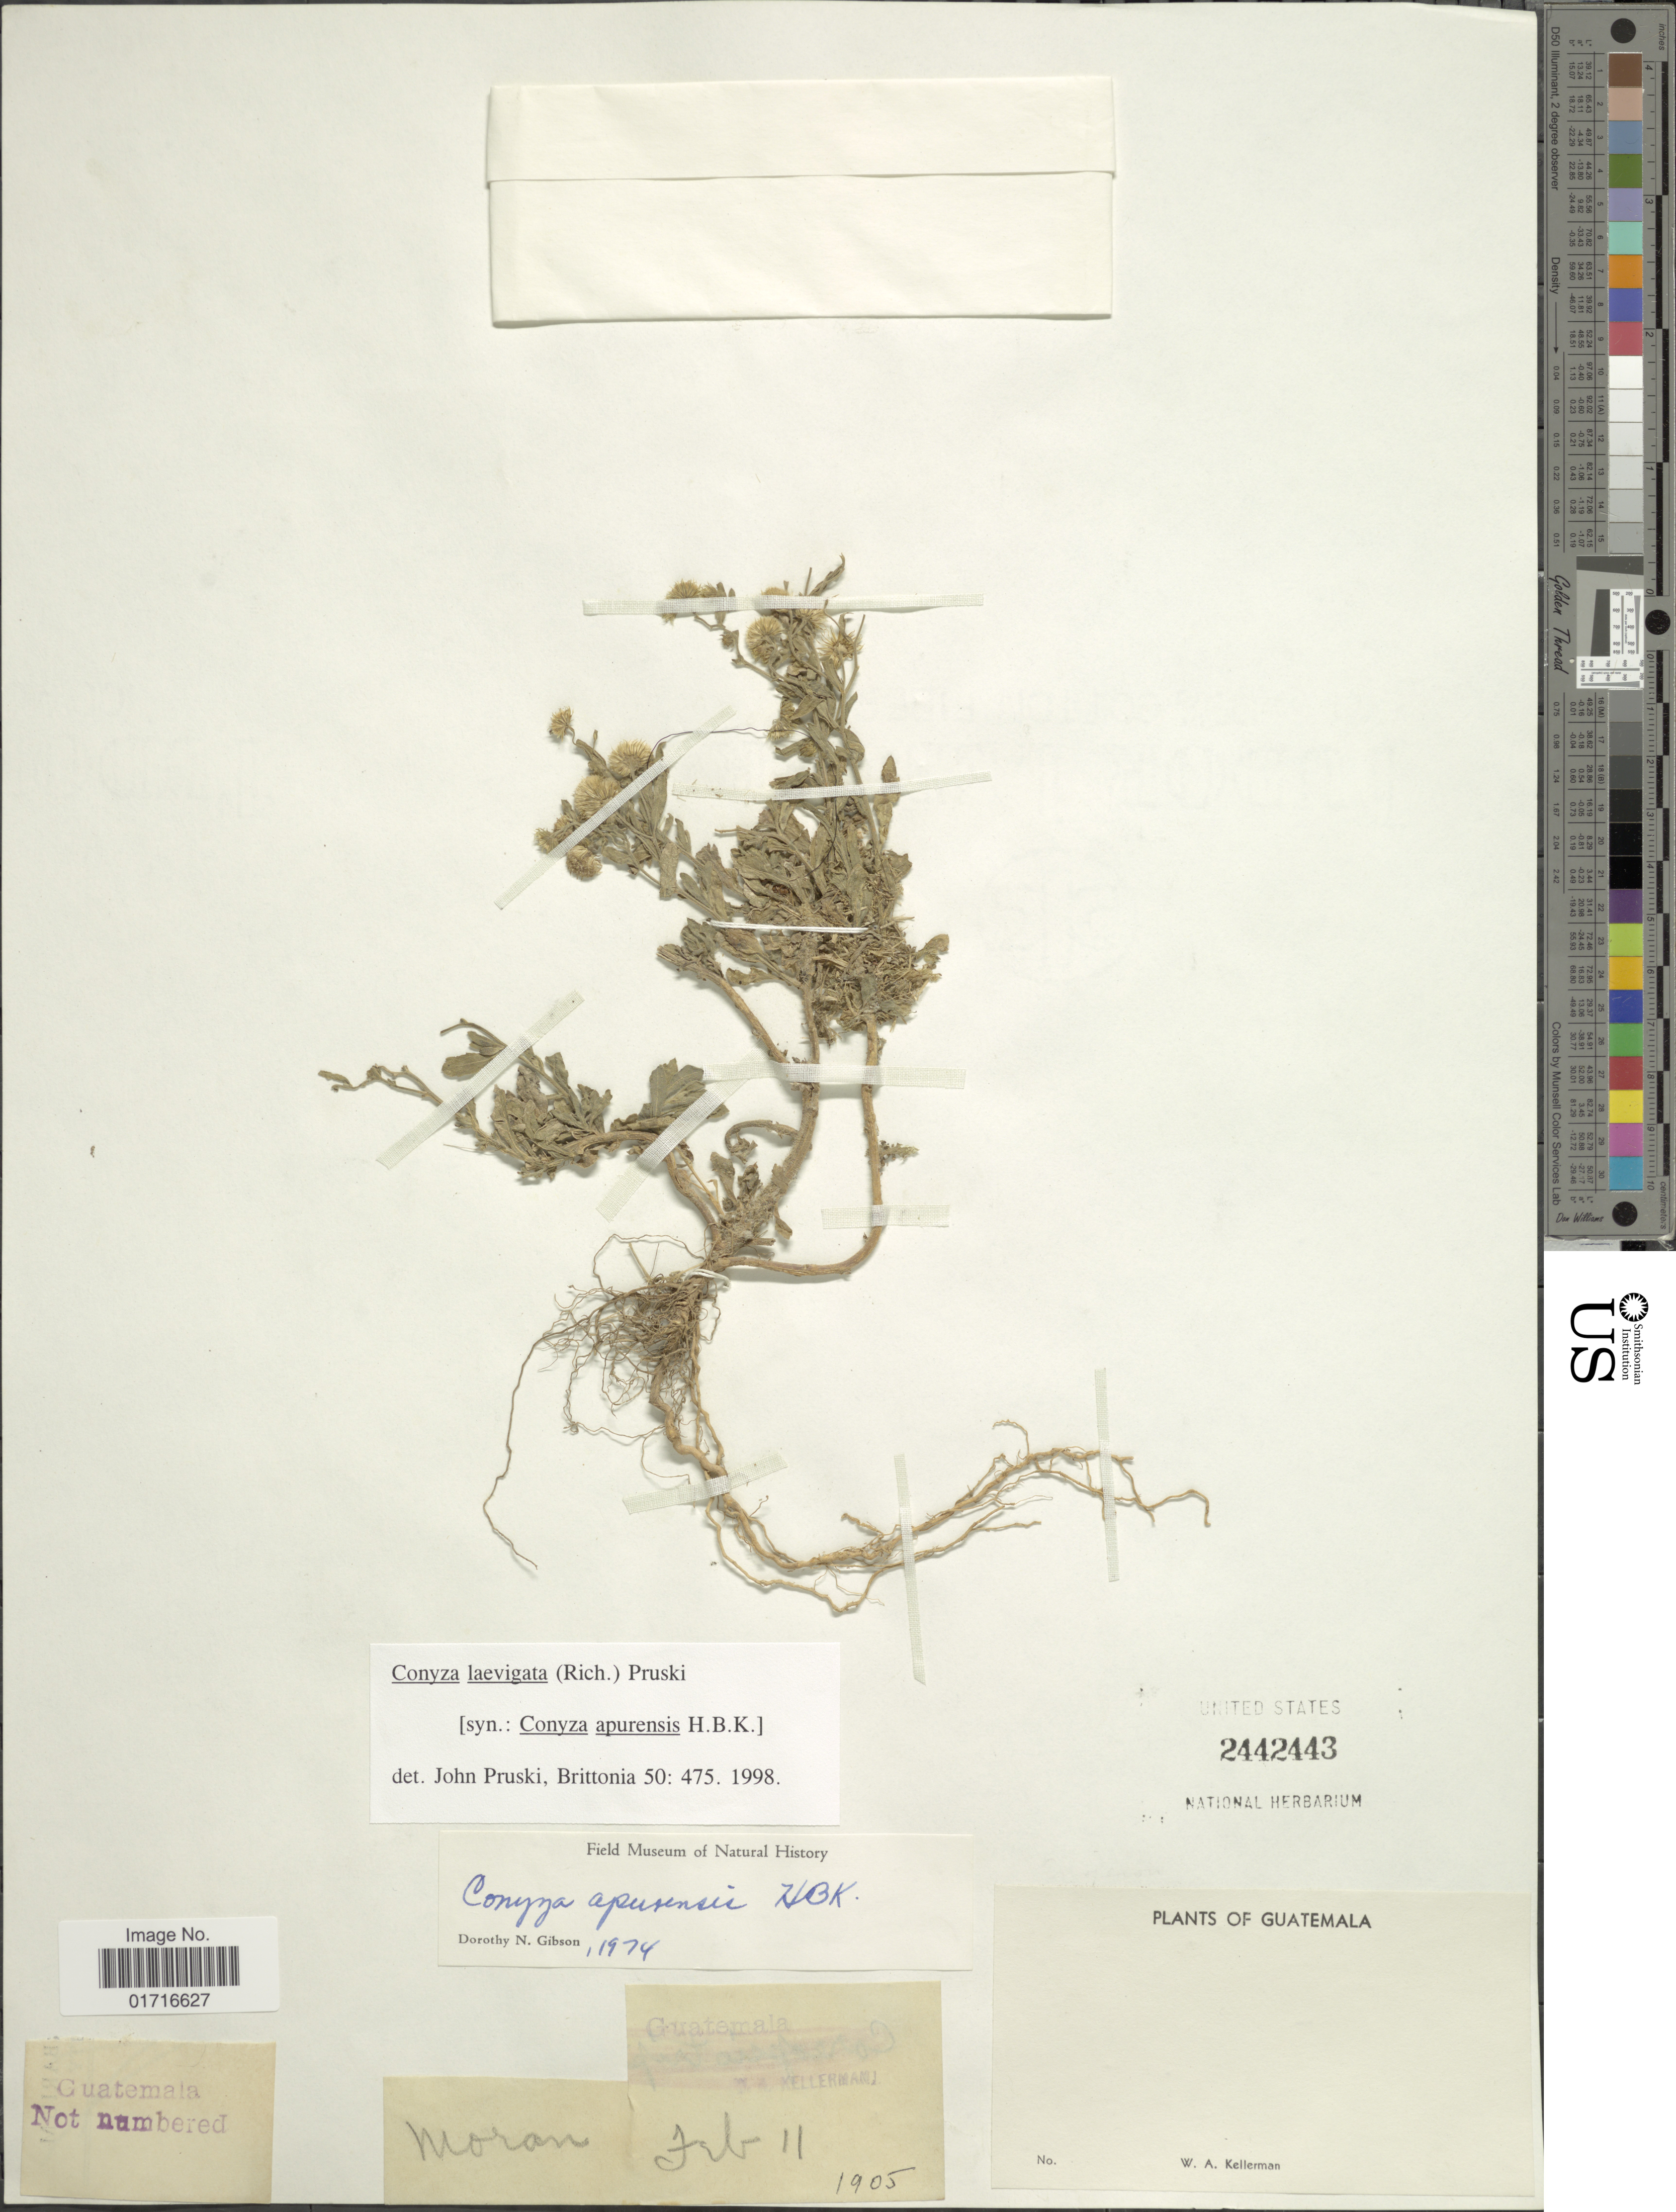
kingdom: Plantae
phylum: Tracheophyta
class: Magnoliopsida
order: Asterales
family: Asteraceae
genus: Conyza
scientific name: Conyza laevigata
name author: (Rich.) Pruski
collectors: W. Kellerman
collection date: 1905-02-11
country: Guatemala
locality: Moran. Guatemala.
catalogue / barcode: US 2442443